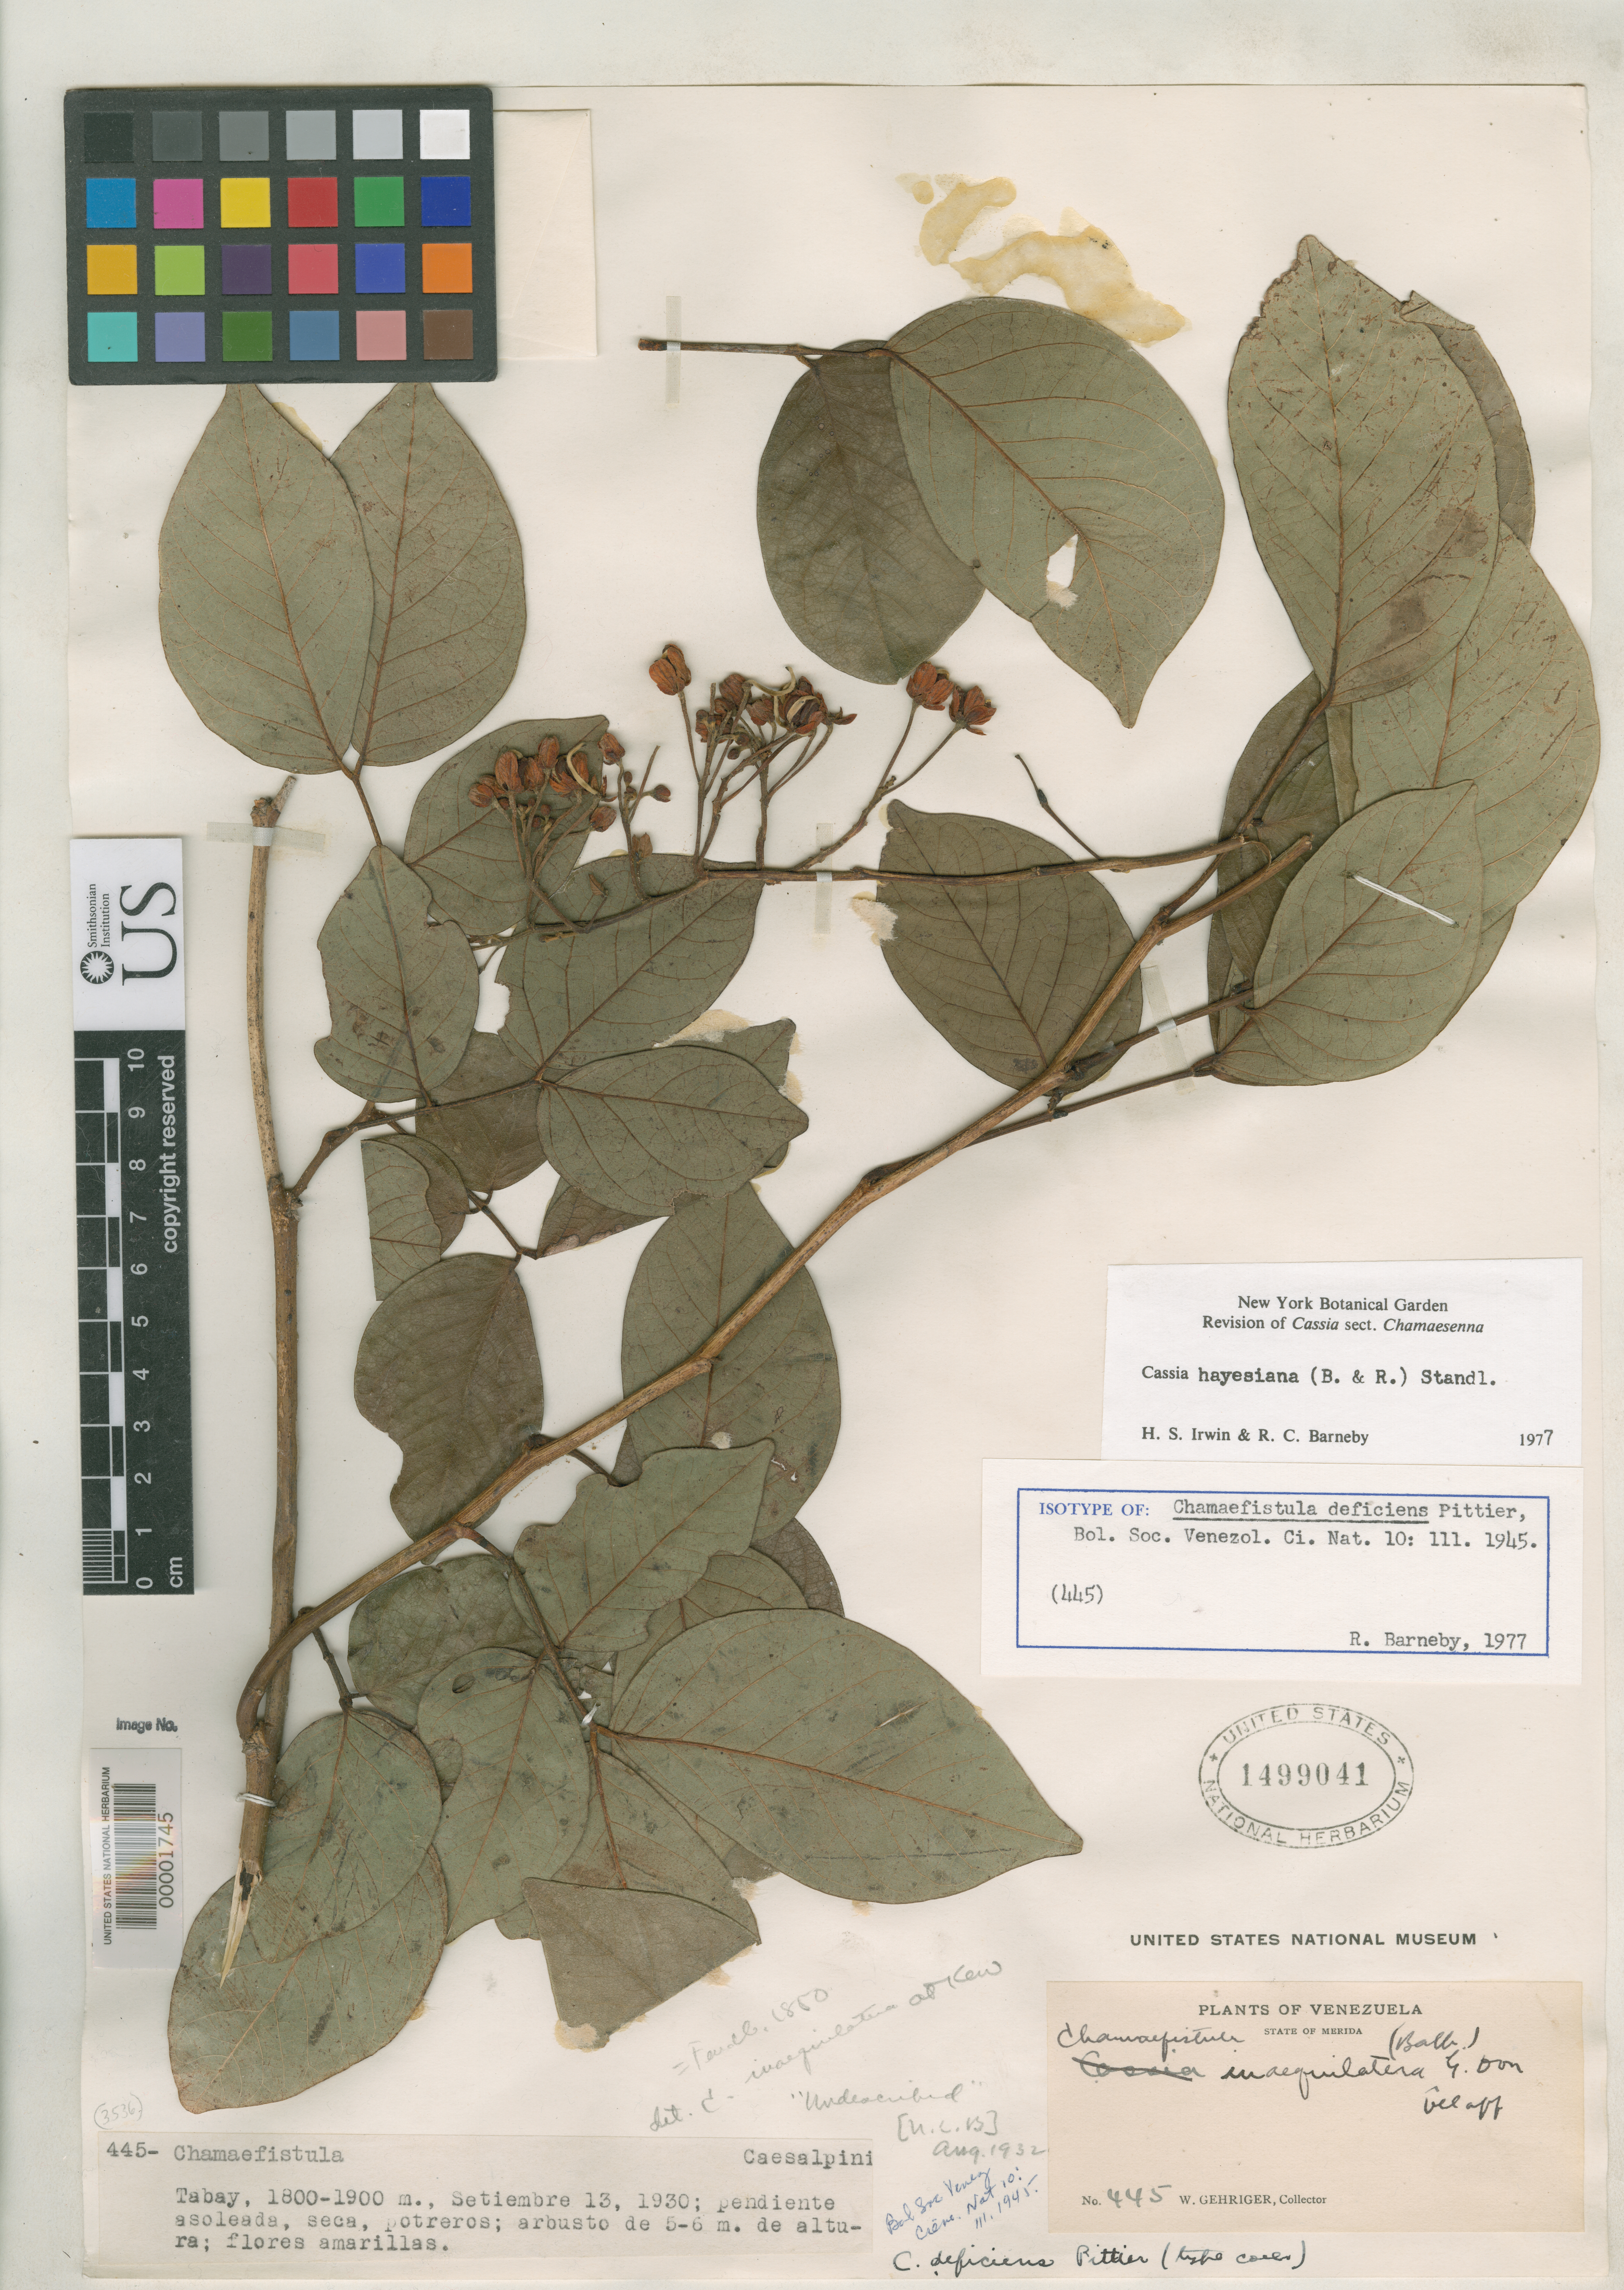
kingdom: Plantae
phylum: Tracheophyta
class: Magnoliopsida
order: Fabales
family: Fabaceae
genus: Chamaefistula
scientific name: Chamaefistula deficiens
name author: Pittier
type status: Isotype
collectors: W. Gehriger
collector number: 445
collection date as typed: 13 Sep 1930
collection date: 1930-09-13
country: Venezuela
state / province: Mérida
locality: Tabay.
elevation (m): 1800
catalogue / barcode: US 1499041